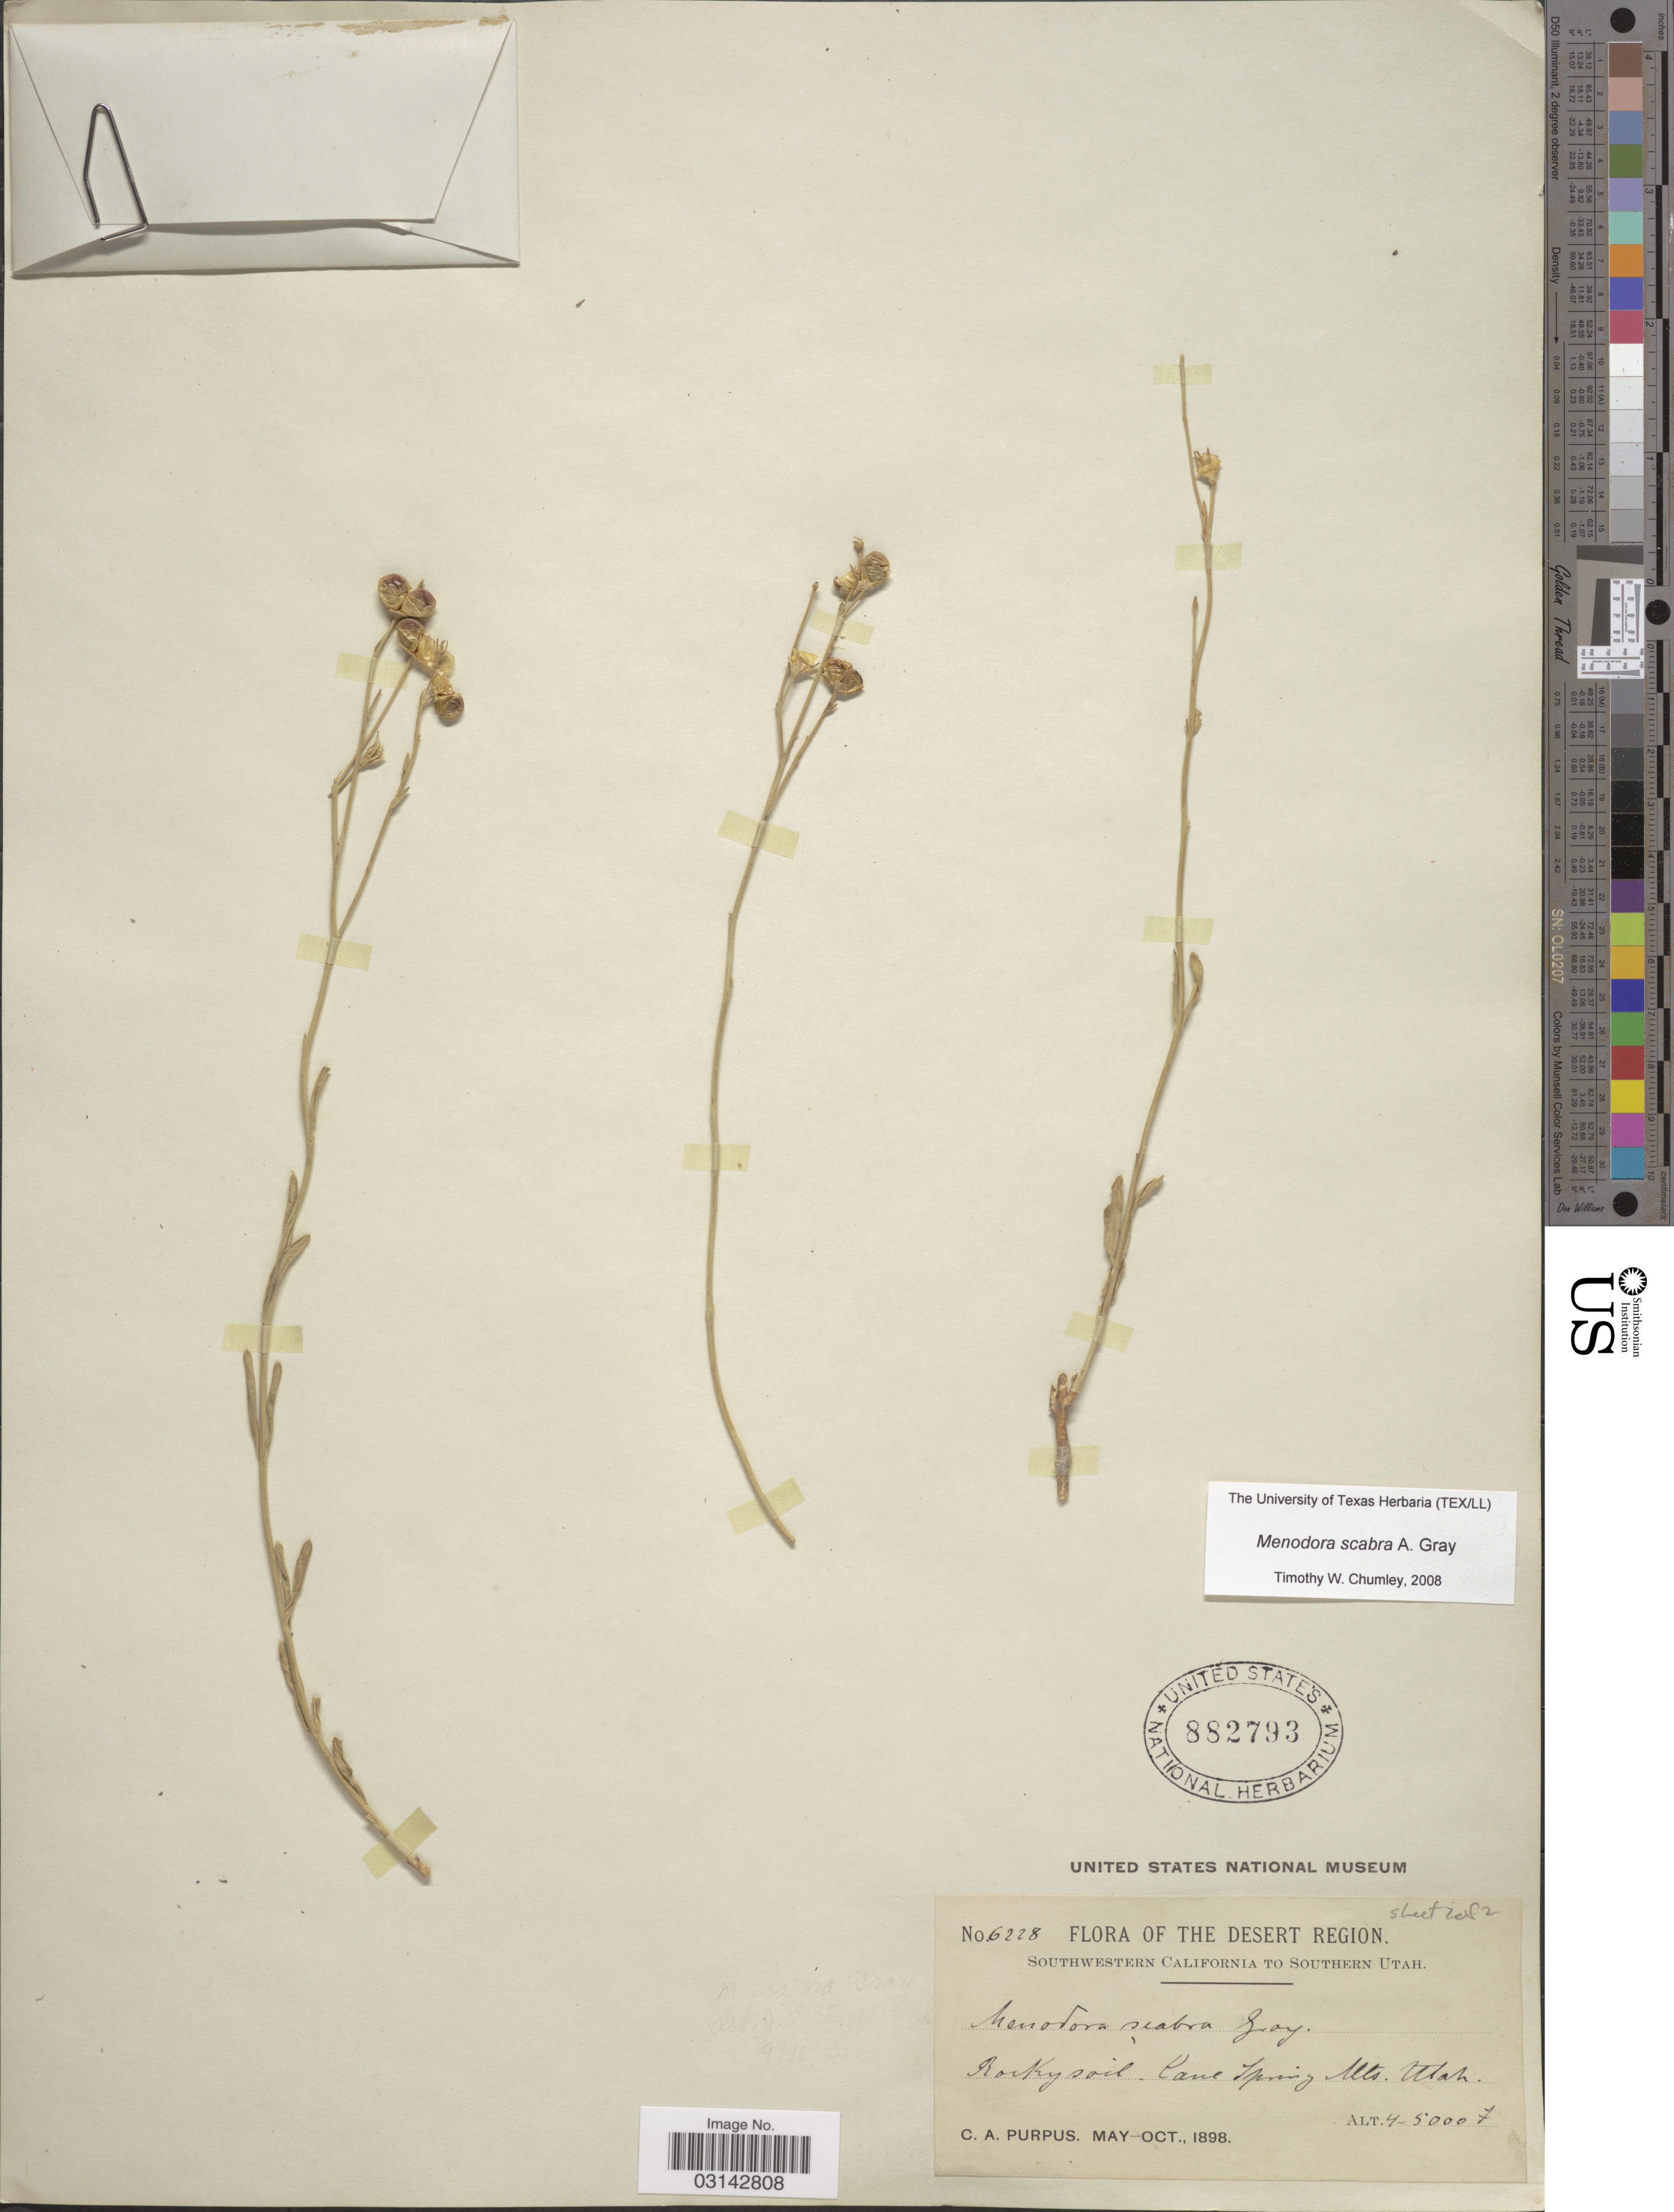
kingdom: Plantae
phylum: Tracheophyta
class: Magnoliopsida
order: Lamiales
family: Oleaceae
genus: Menodora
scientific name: Menodora scabra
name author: A. Gray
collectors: C. A. Purpus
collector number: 6228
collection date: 1898-05/1898-10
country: United States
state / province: Utah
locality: Desert Region. Southern Utah. Cane Spring Mts.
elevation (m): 1219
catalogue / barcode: US 882793